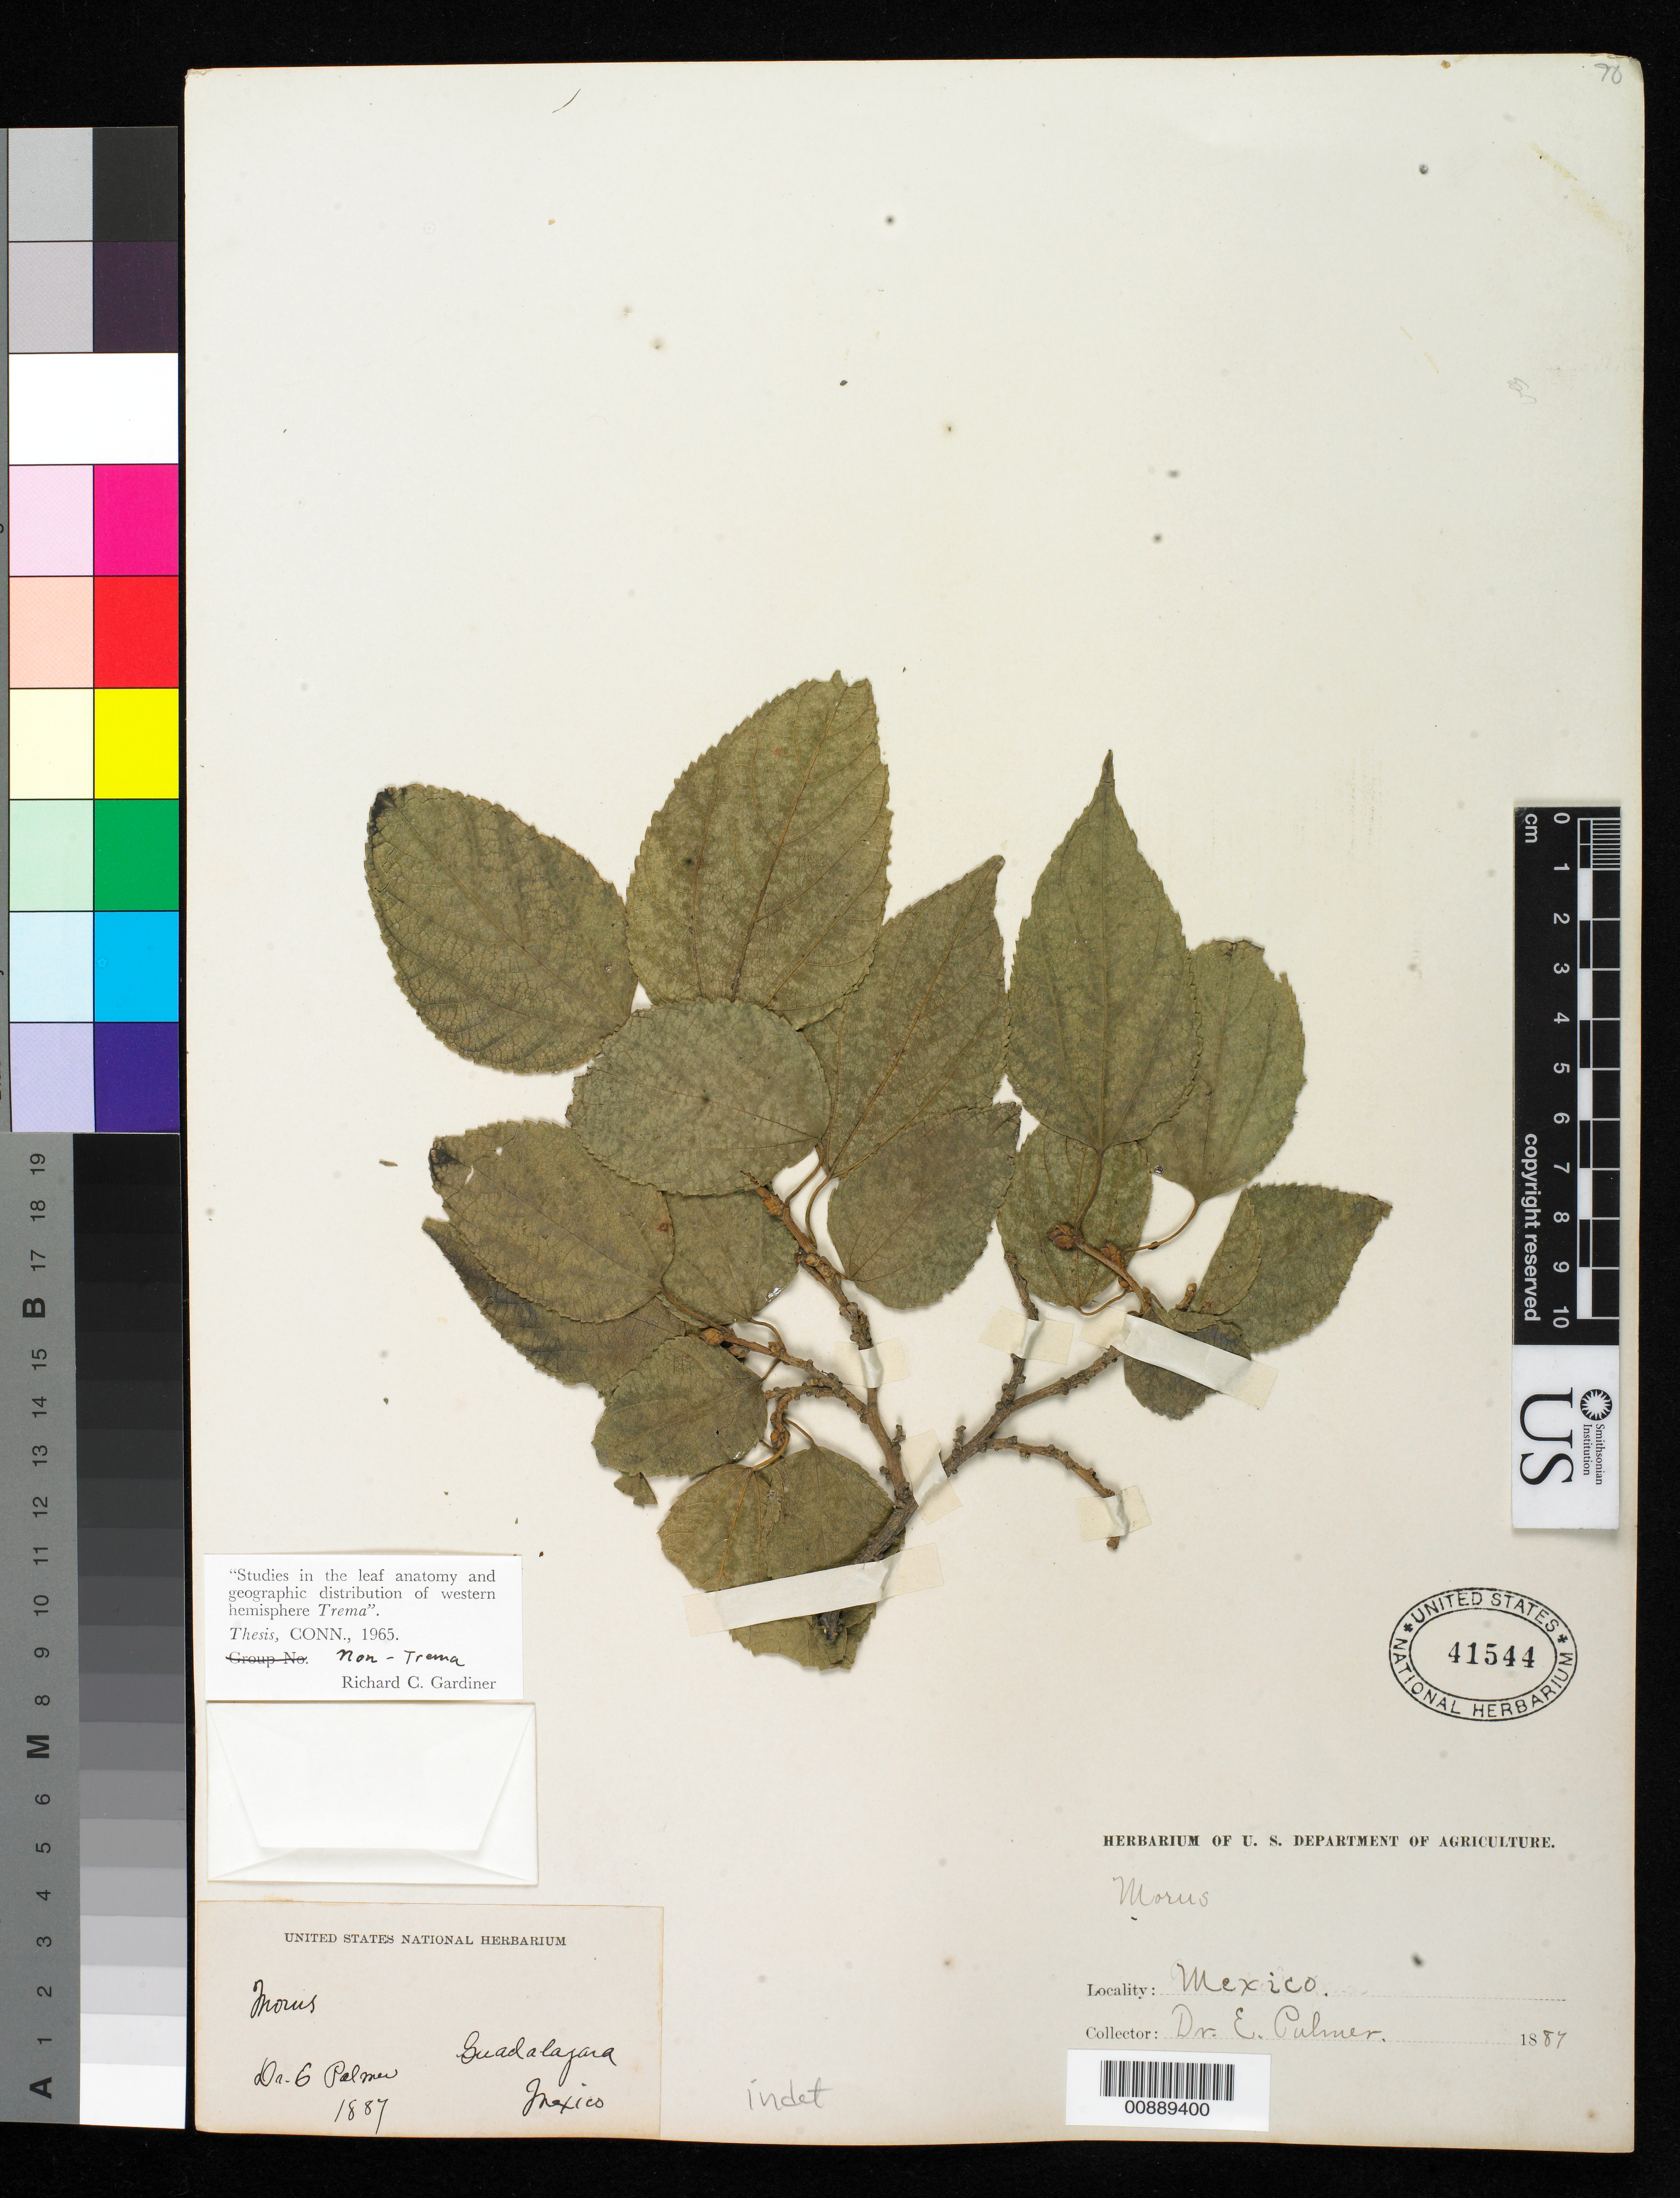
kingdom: Plantae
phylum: Tracheophyta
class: Magnoliopsida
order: Rosales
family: Moraceae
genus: Morus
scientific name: Morus sp.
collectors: E. Palmer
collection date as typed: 1887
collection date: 1887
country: Mexico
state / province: Jalisco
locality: Guadalajara, Jalisco.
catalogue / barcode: US 41544